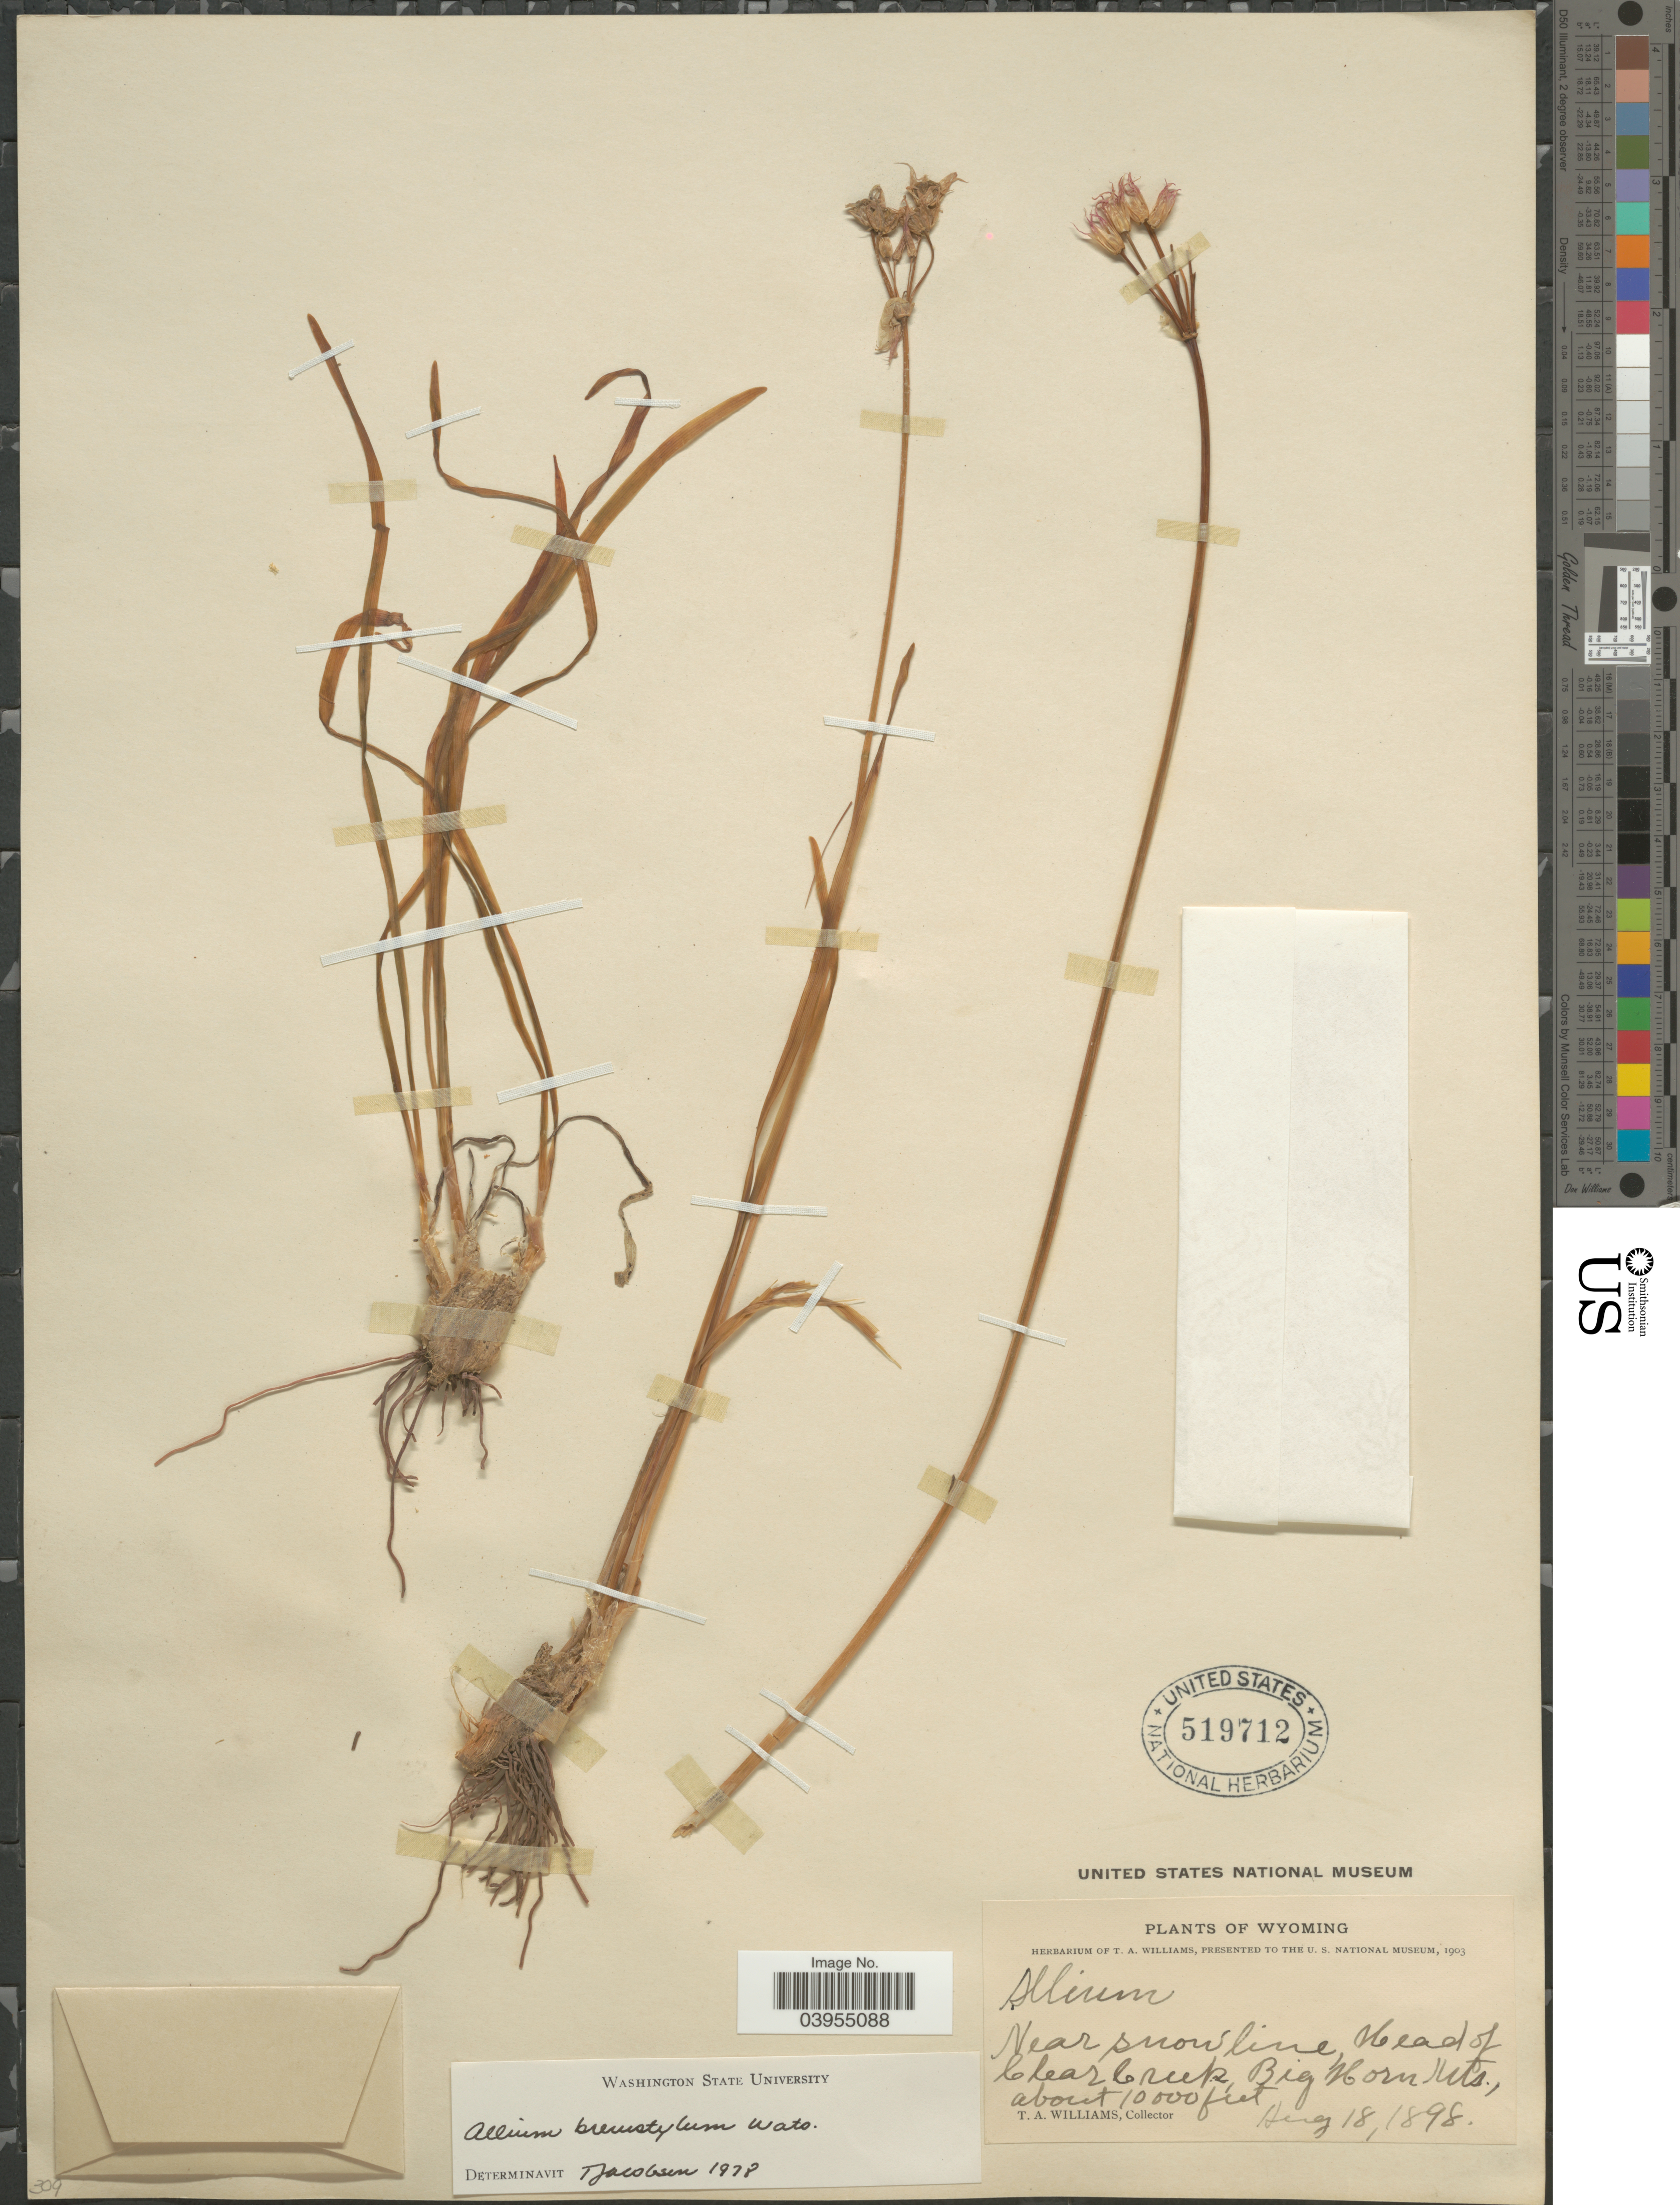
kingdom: Plantae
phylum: Tracheophyta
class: Liliopsida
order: Asparagales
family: Amaryllidaceae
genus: Allium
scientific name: Allium brevistylum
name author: S. Watson in C. King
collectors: T. Williams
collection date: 1898-08-18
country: United States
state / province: Wyoming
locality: Near snow line, Head of Clear Creek, Big Horn Mts.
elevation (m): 3048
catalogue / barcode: US 519712